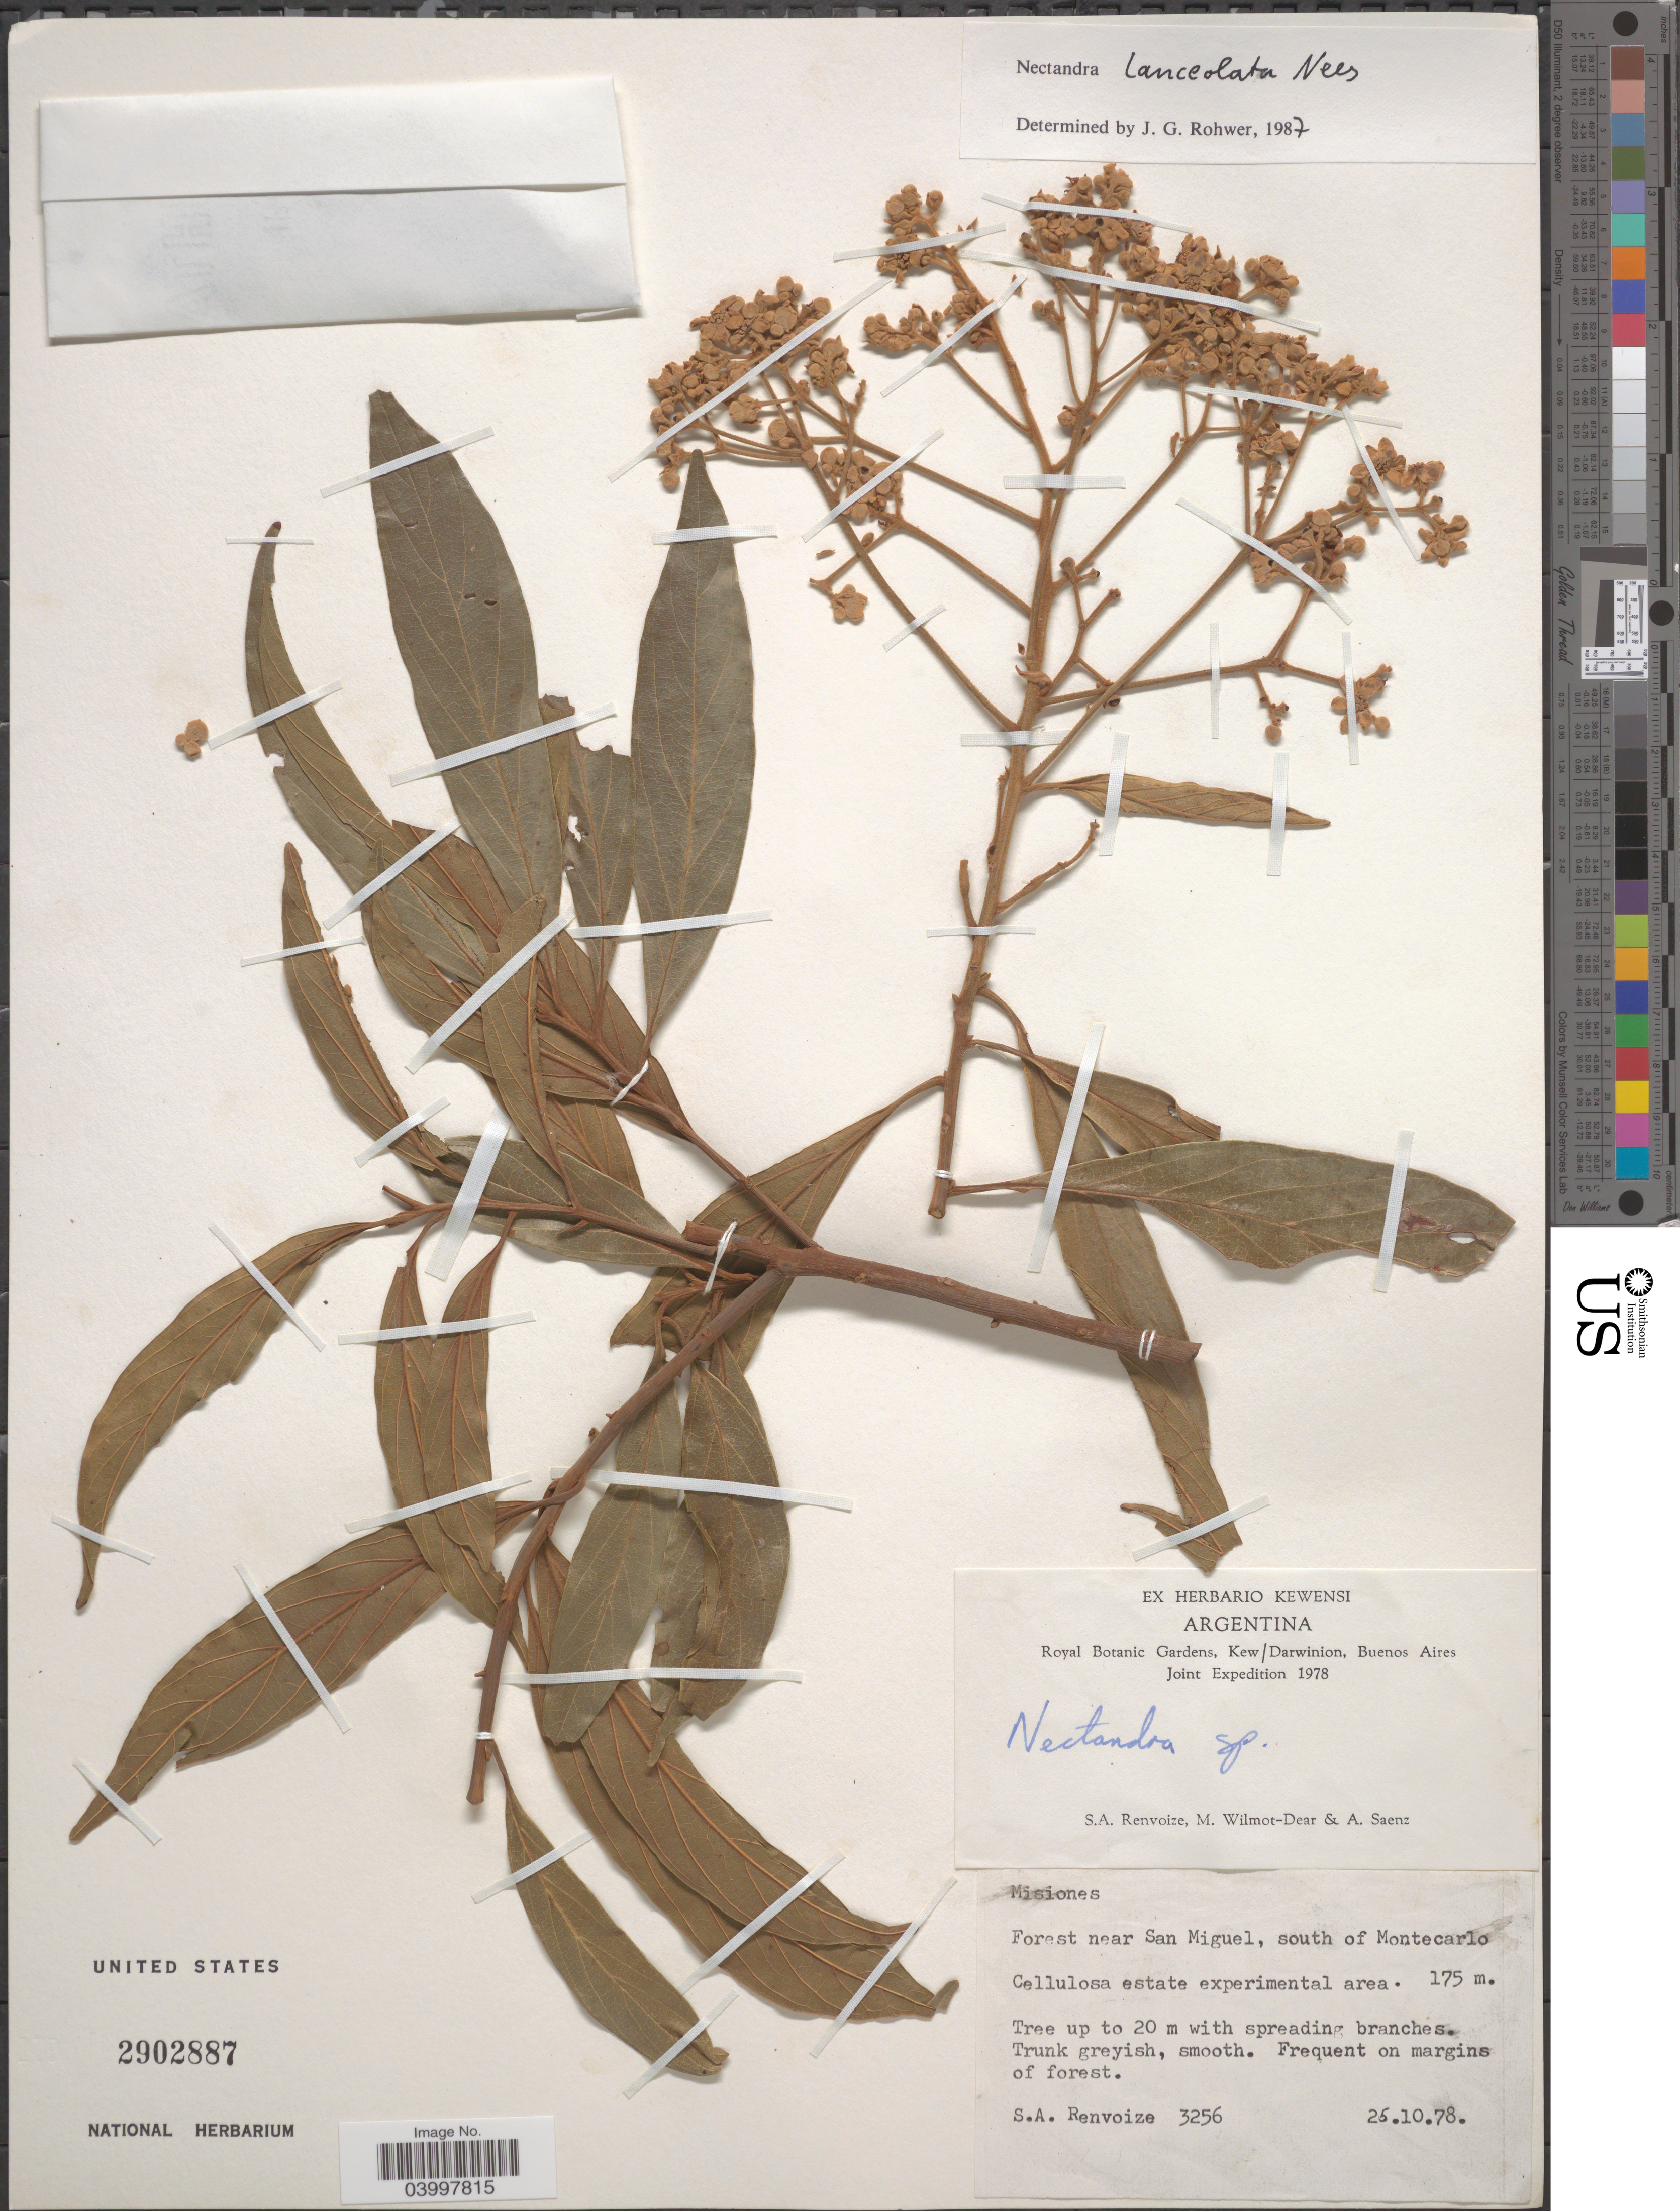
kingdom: Plantae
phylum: Tracheophyta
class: Magnoliopsida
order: Laurales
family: Lauraceae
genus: Nectandra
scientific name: Nectandra lanceolata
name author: Nees & Mart.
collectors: S. A. Renvoize, M. Wilmot-Dear & A. Saenz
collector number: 3256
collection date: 1978-10-25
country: Argentina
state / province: Misiones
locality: Forest near San Miguel, south of Montecarlo.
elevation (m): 175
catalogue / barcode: US 2902887